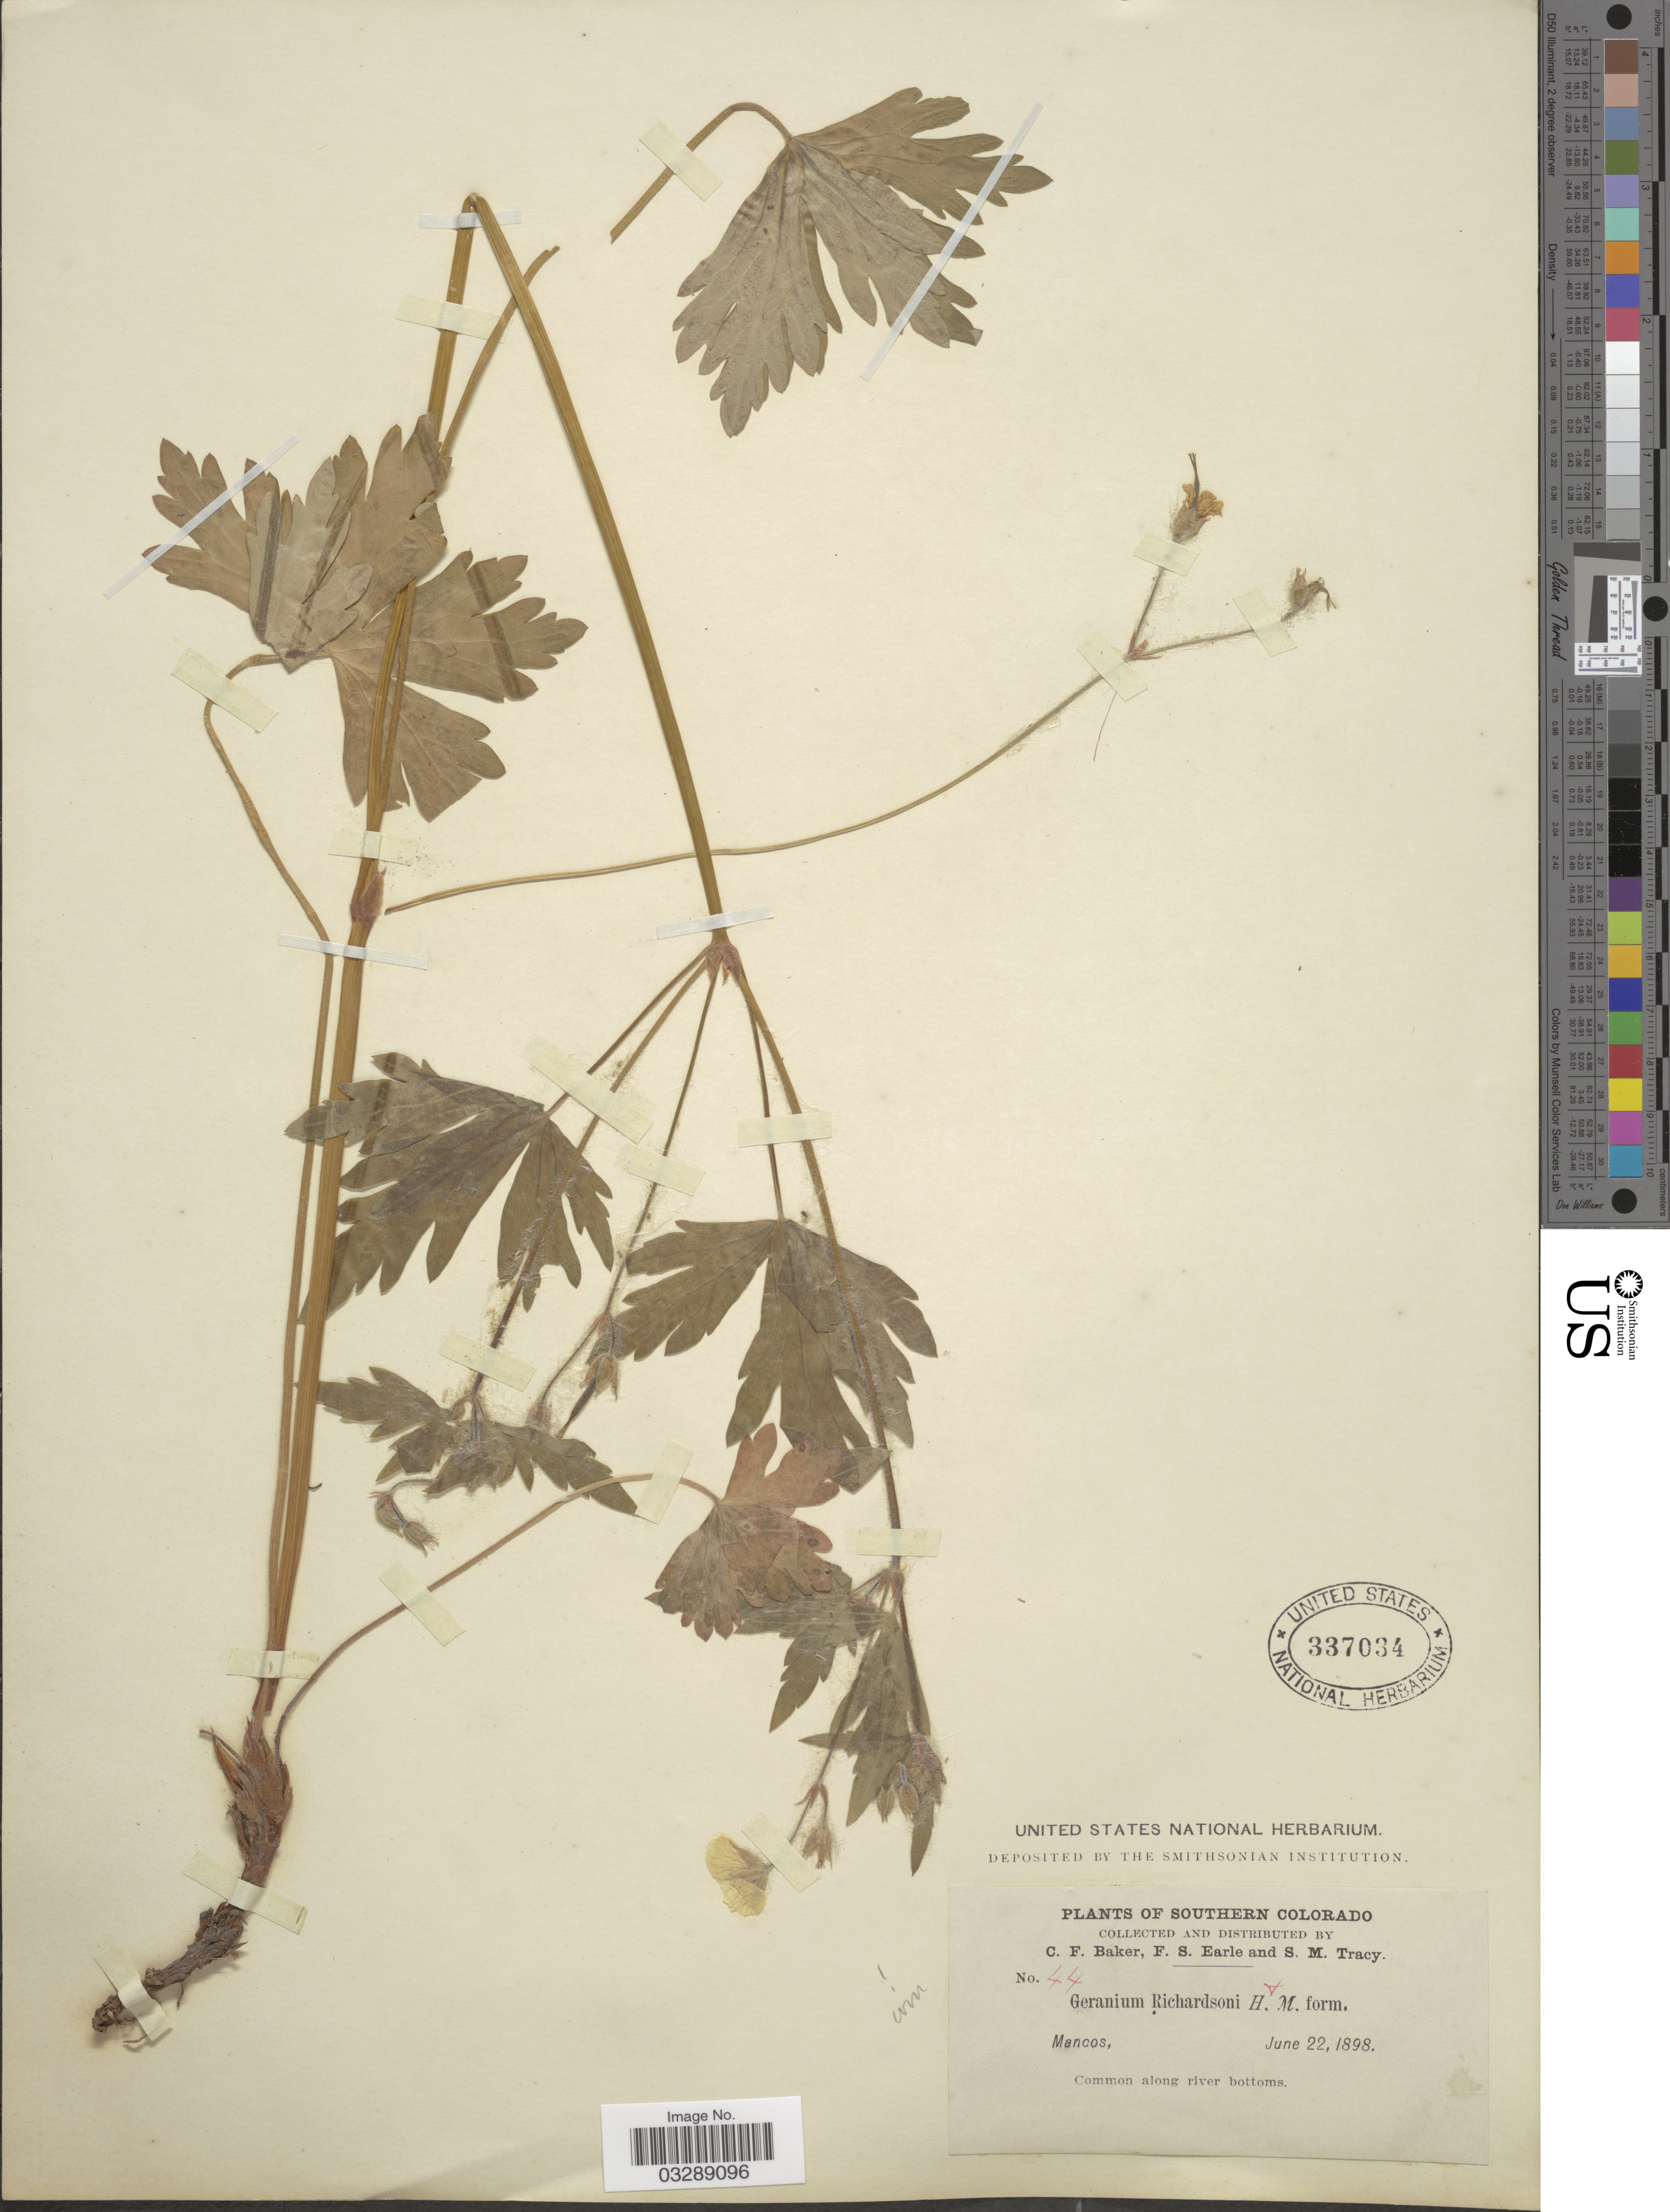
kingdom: Plantae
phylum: Tracheophyta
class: Magnoliopsida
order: Geraniales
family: Geraniaceae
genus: Geranium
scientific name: Geranium richardsonii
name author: Fisch. & Trautv.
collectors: C. F. Baker, F. S. Earle & S. M. Tracy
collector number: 44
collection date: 1898-06-22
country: United States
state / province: Colorado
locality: Southern Colorado. Mancos.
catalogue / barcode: US 337034